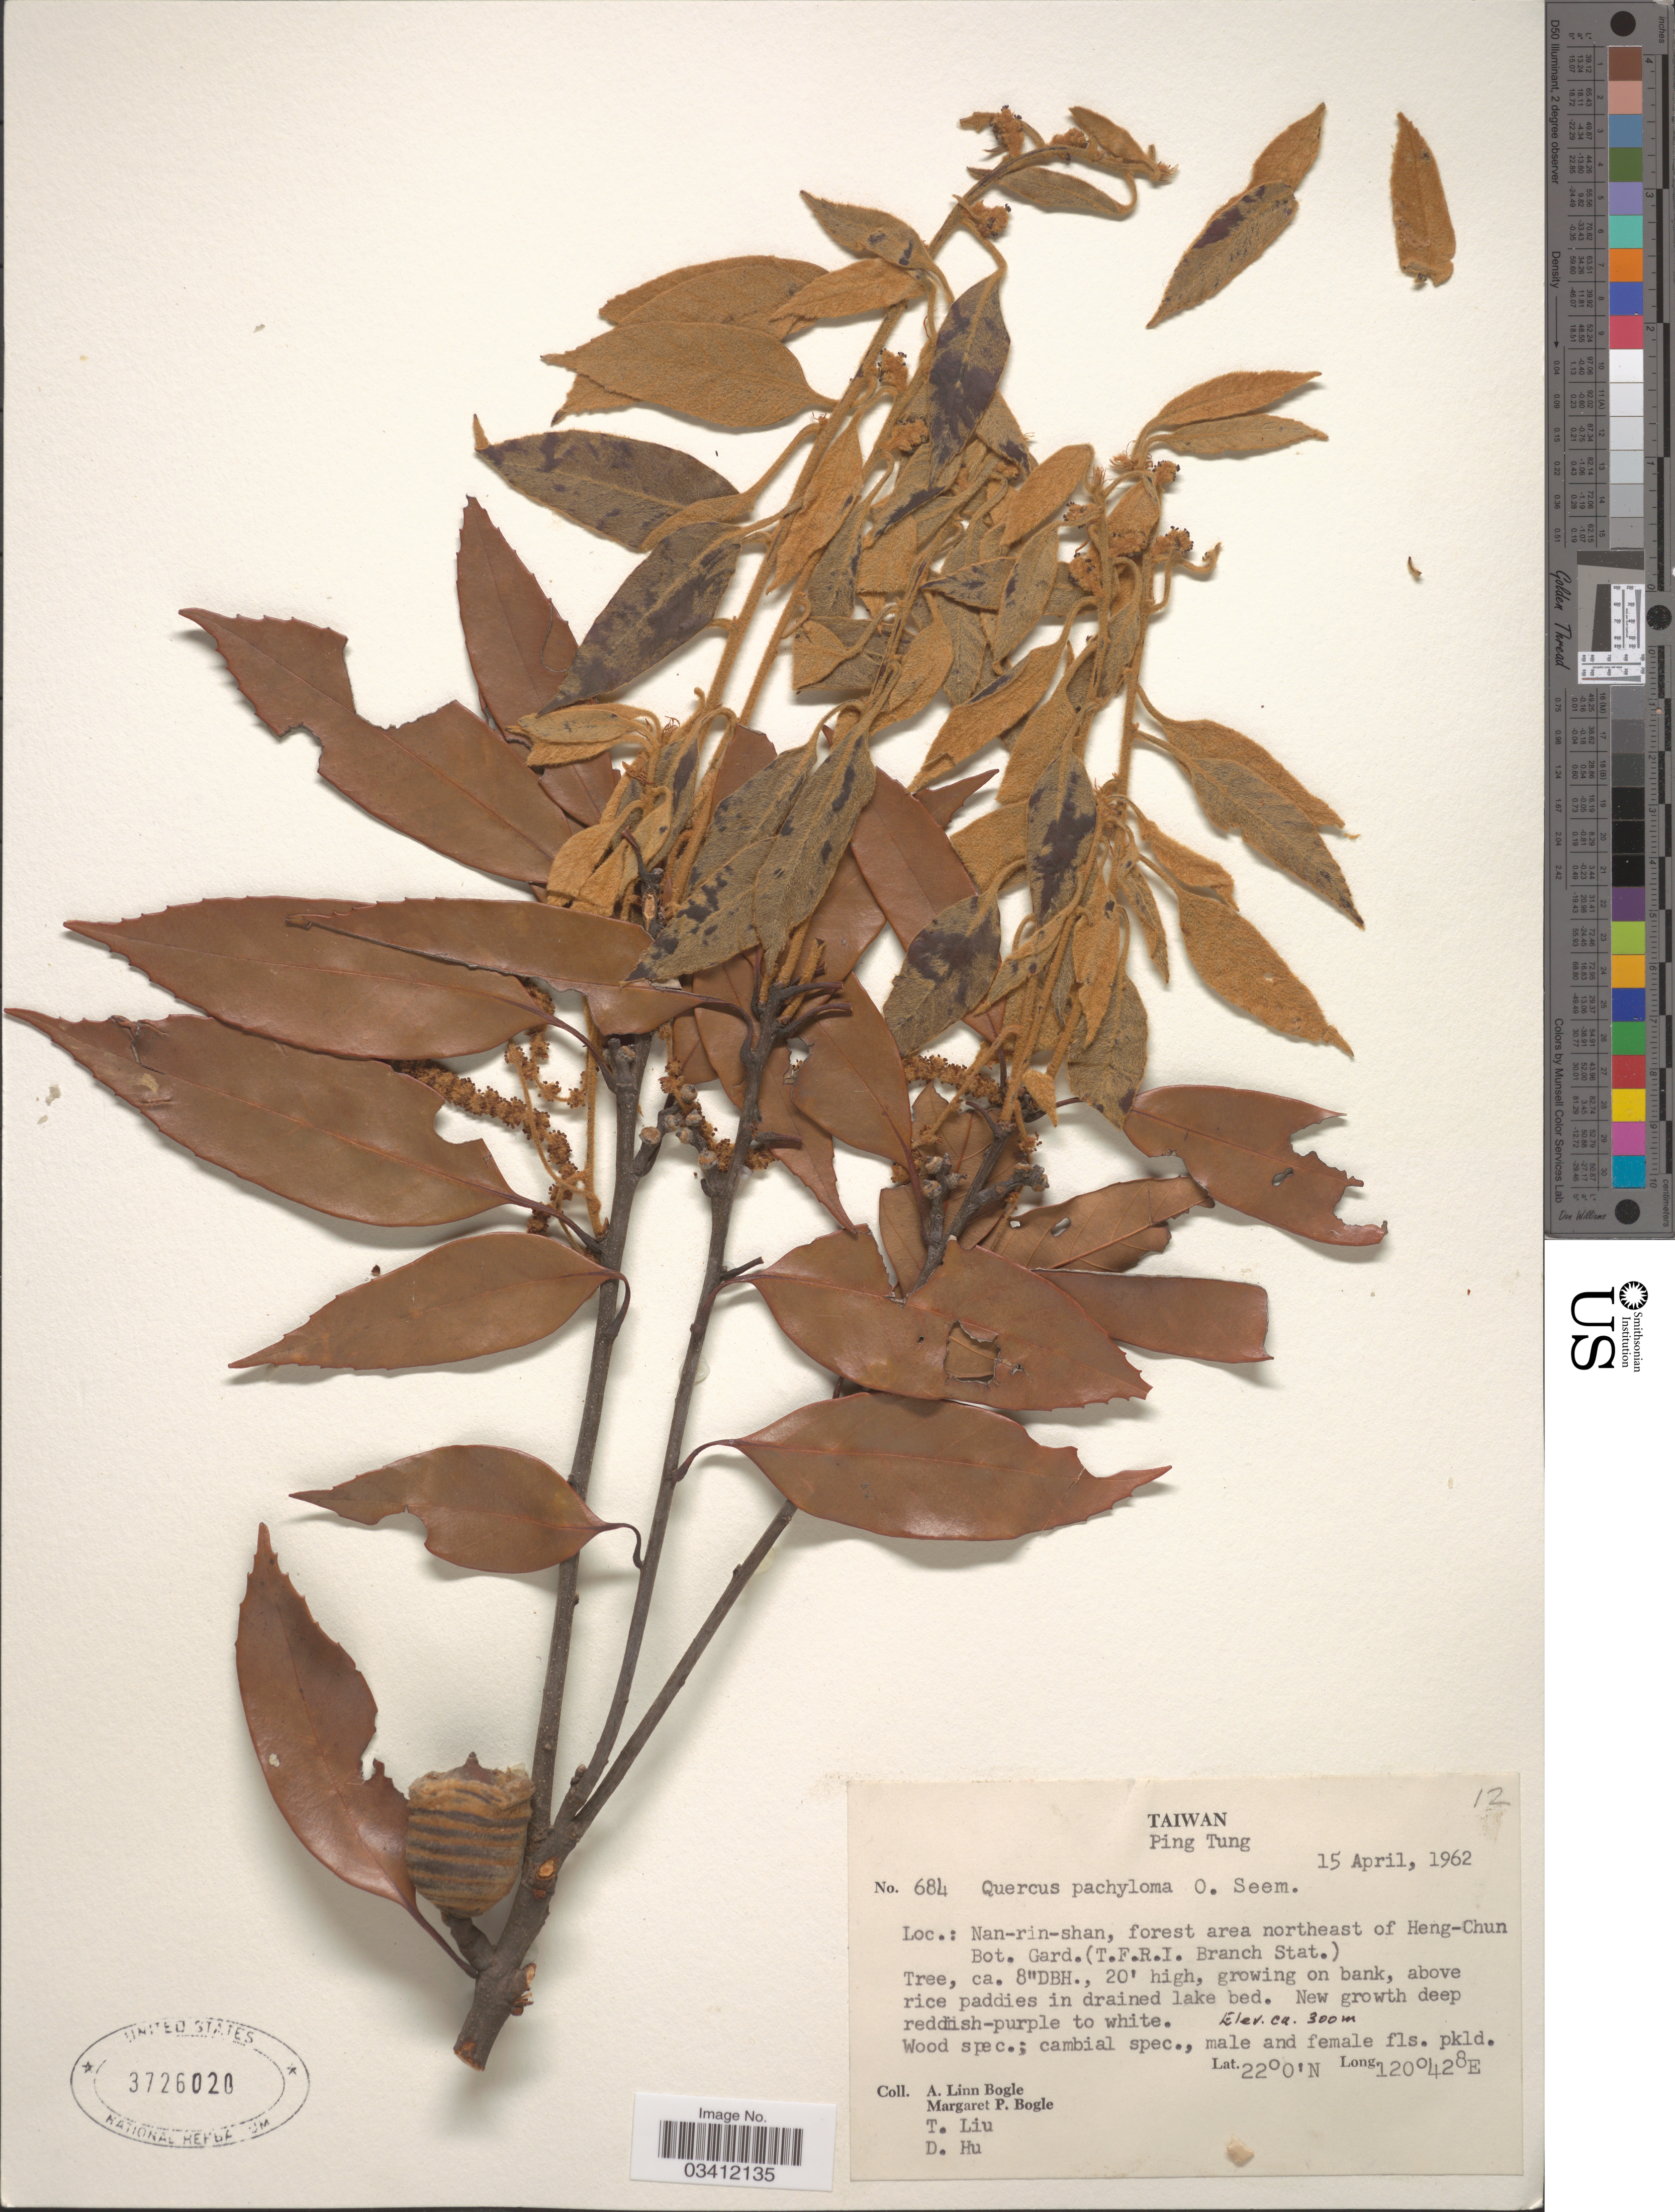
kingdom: Plantae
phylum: Tracheophyta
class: Magnoliopsida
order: Fagales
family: Fagaceae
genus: Quercus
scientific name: Quercus pachyloma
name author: Seemen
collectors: Bogle, A.L., M. Bogle, T. Liu & D. Hu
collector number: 684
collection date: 1962-04-15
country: Taiwan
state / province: Pingtung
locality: Nan-rin-shan, forest area northeast of Heng-Chun Bot. Gard. (T.F.R.I. Branch Stat.).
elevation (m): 300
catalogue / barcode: US 3726020